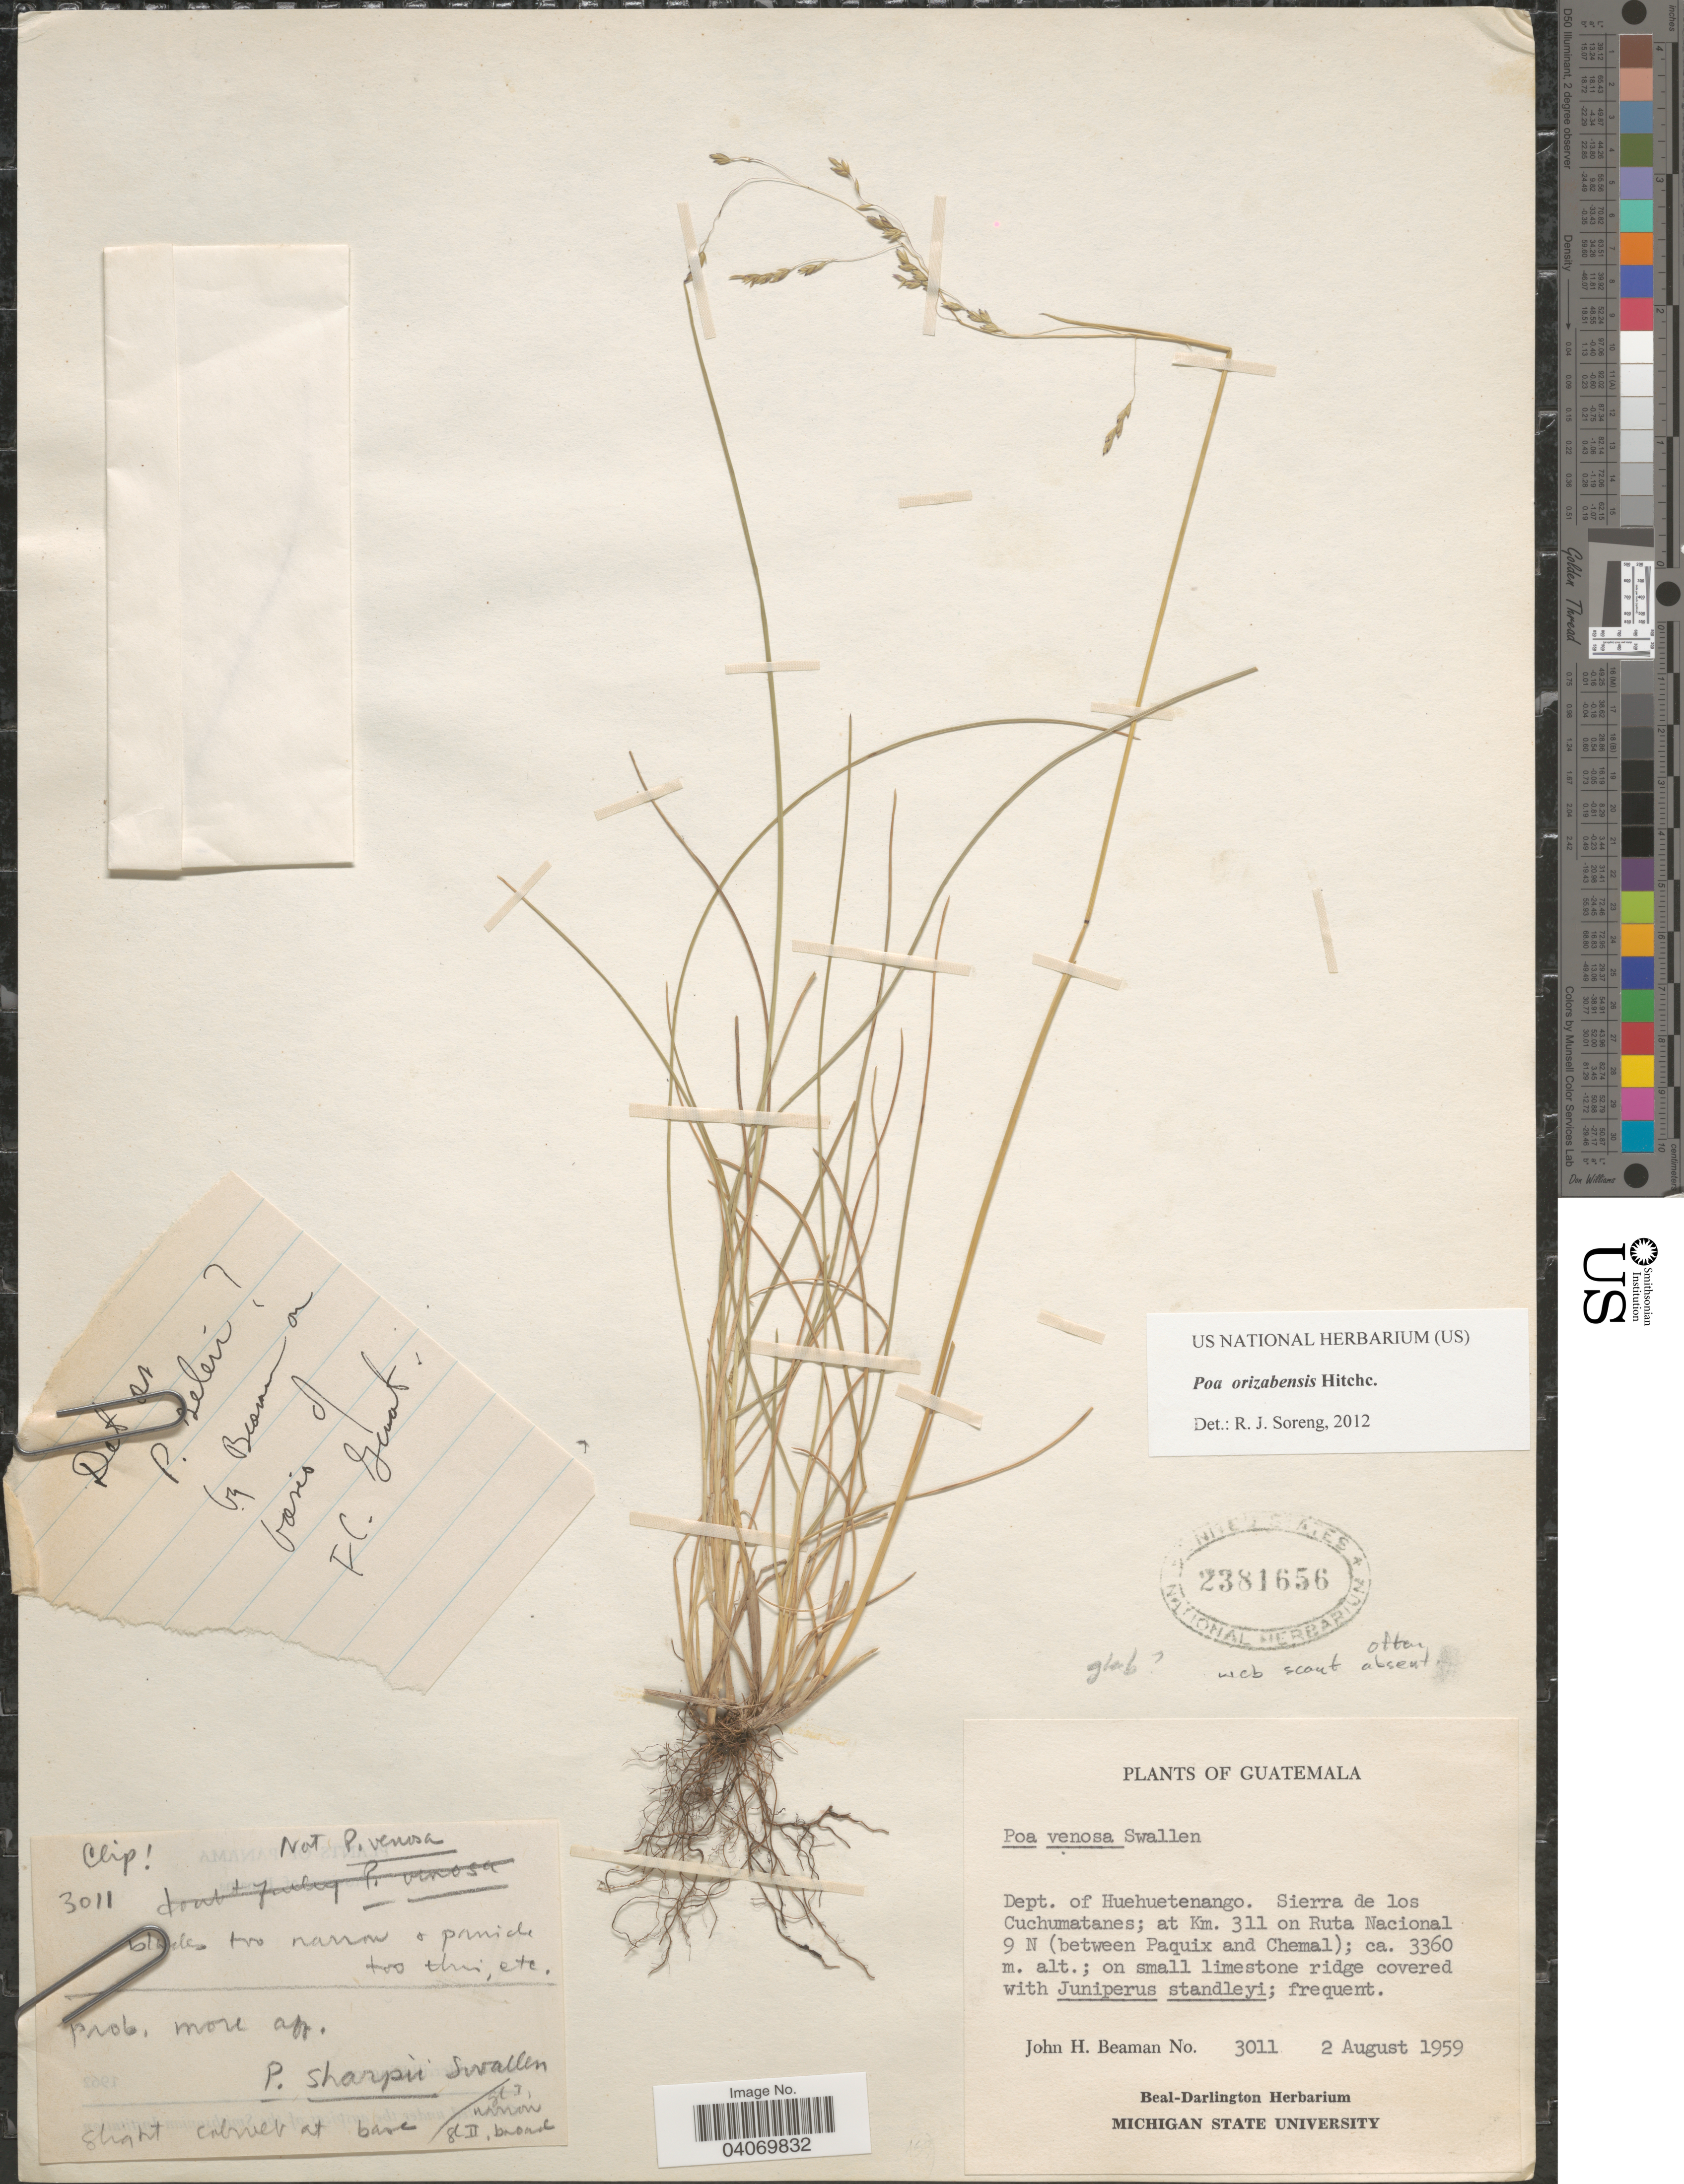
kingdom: Plantae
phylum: Tracheophyta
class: Liliopsida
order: Poales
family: Poaceae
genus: Poa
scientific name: Poa orizabensis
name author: Hitchc.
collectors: J. H. Beaman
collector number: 3011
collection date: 1959-08-02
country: Guatemala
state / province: Huehuetenango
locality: Dept. of Huehuetenango. Sierra de Los Cuchumatanes; at Km. 311 on Ruta Nacional 9 N (between Paquix and Chemal).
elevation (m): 3360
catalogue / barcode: US 2381656